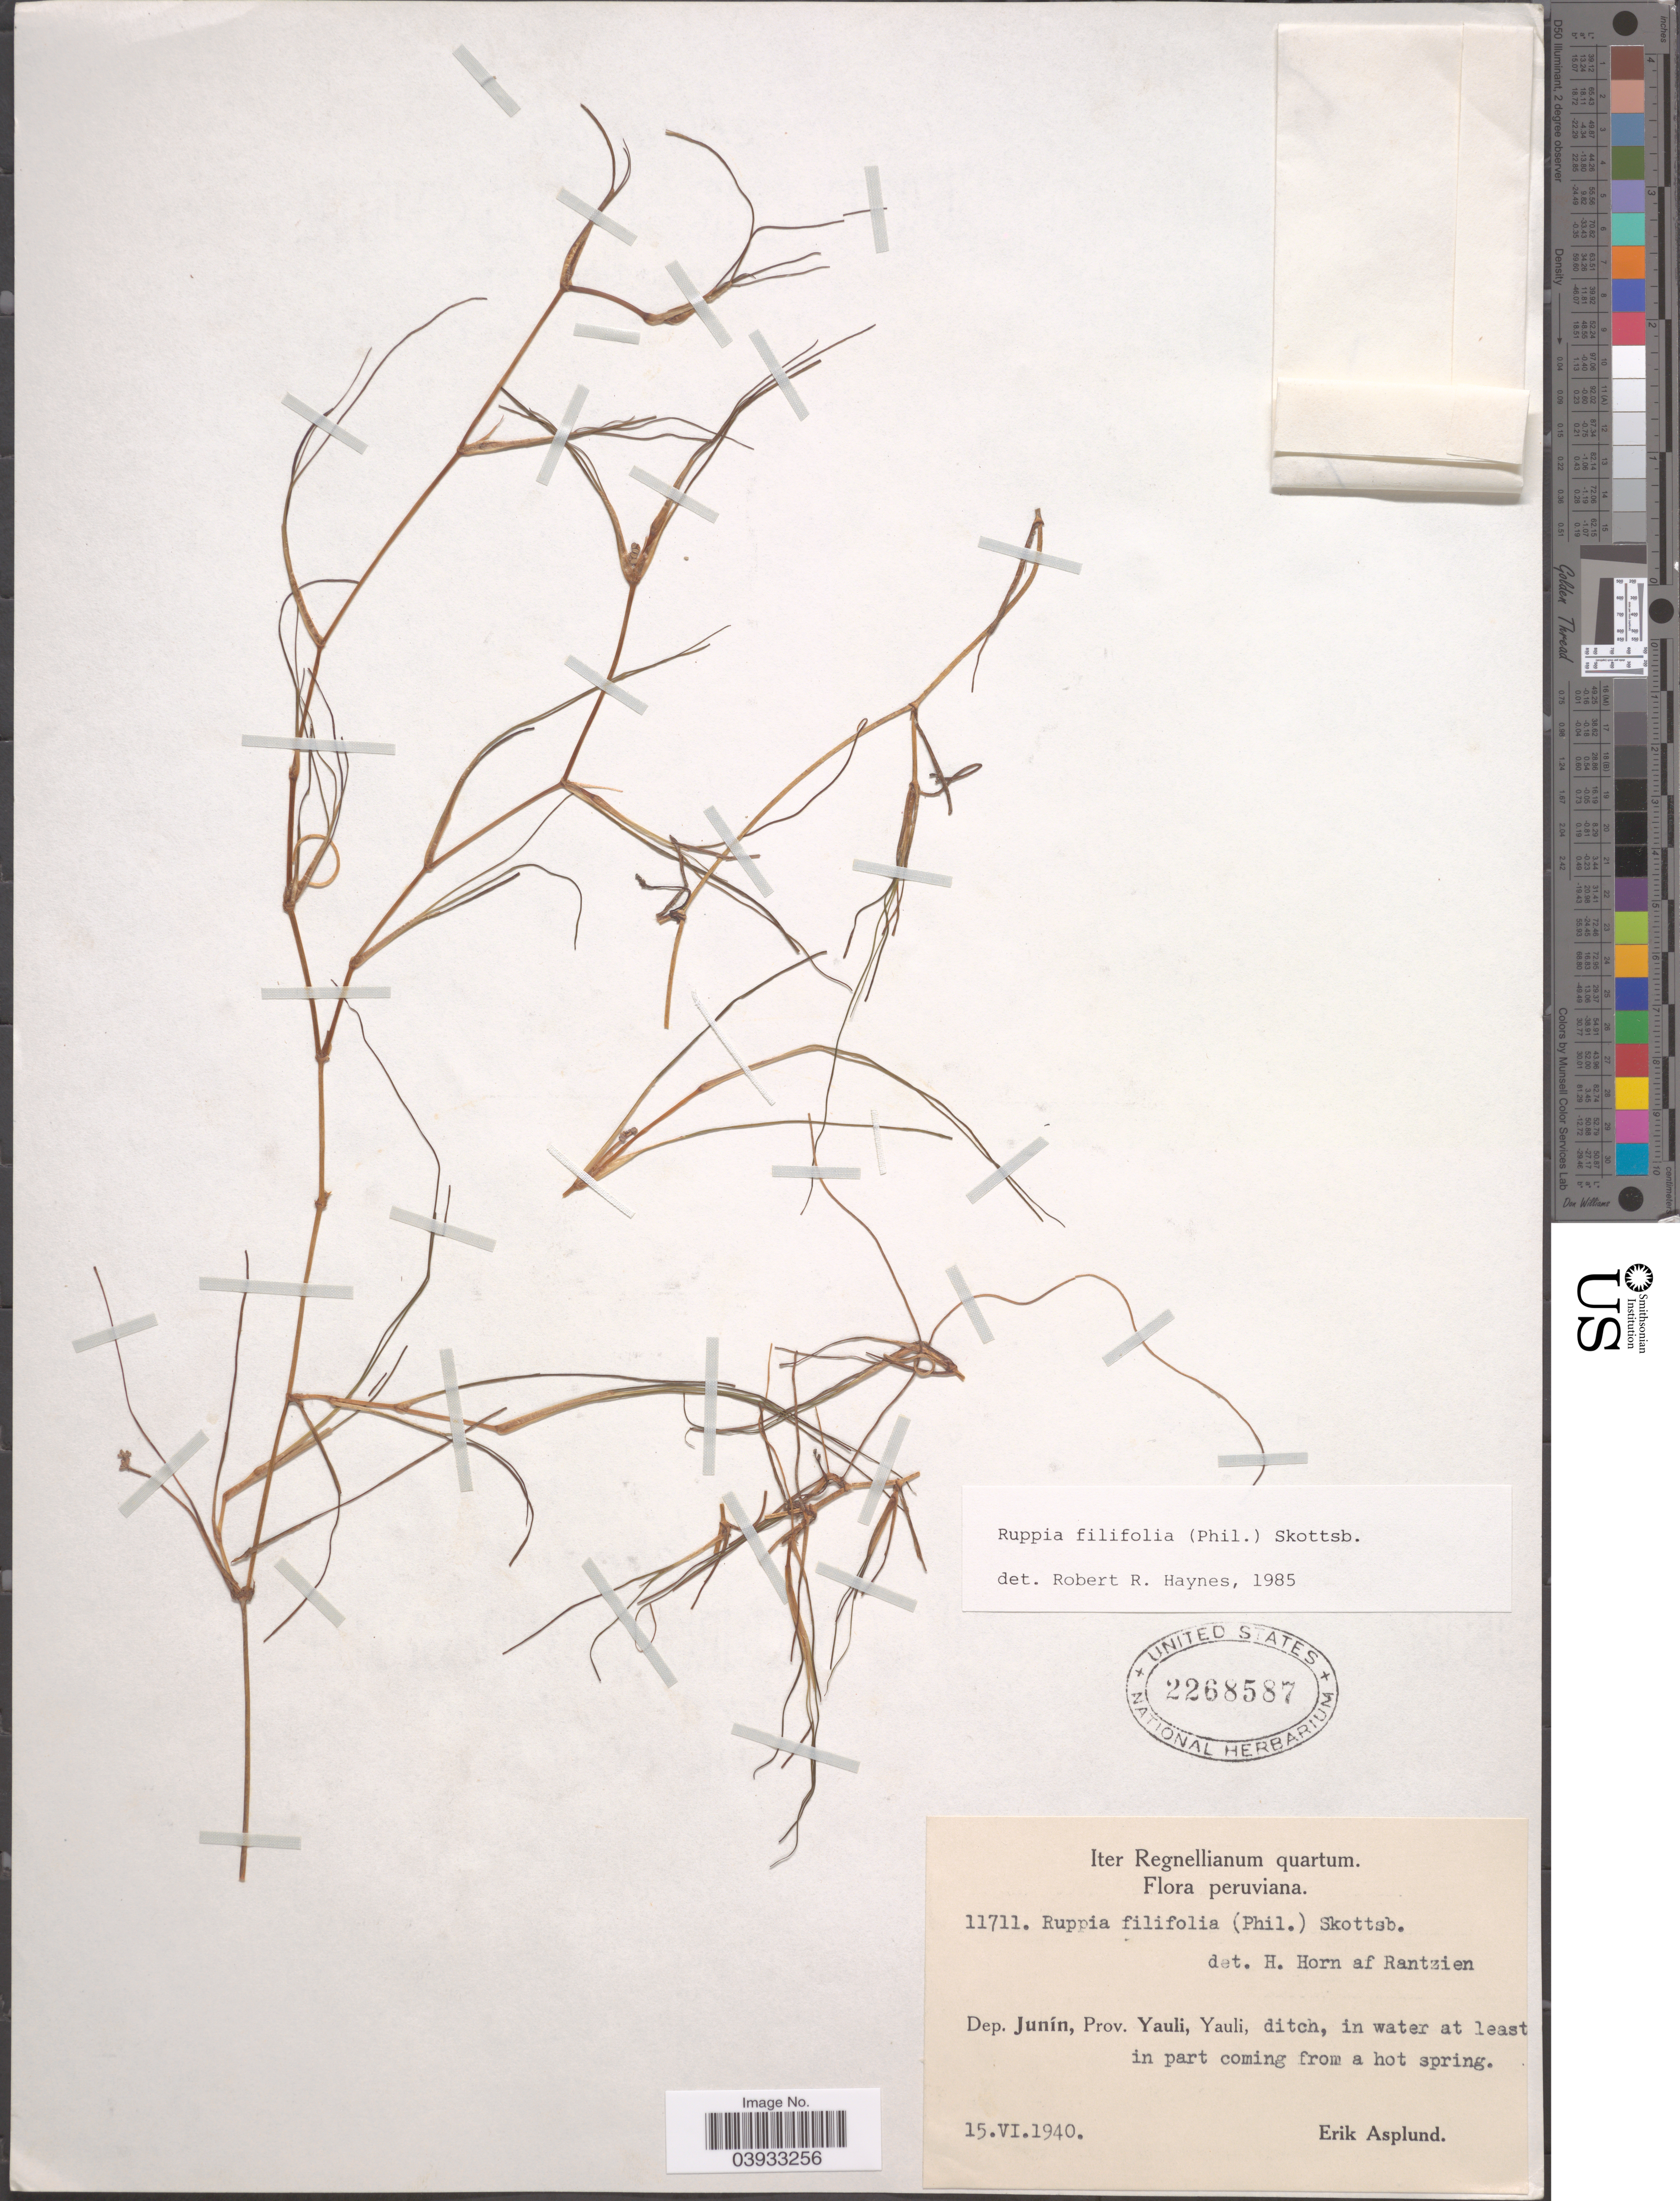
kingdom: Plantae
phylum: Tracheophyta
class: Liliopsida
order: Alismatales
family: Ruppiaceae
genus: Ruppia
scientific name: Ruppia filifolia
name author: (Phil.) Skottsb.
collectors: E. Asplund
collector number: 11711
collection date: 1940-06-15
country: Peru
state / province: Junín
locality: Dep. Junín, Prov. Yauli, Yauli.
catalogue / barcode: US 2268587